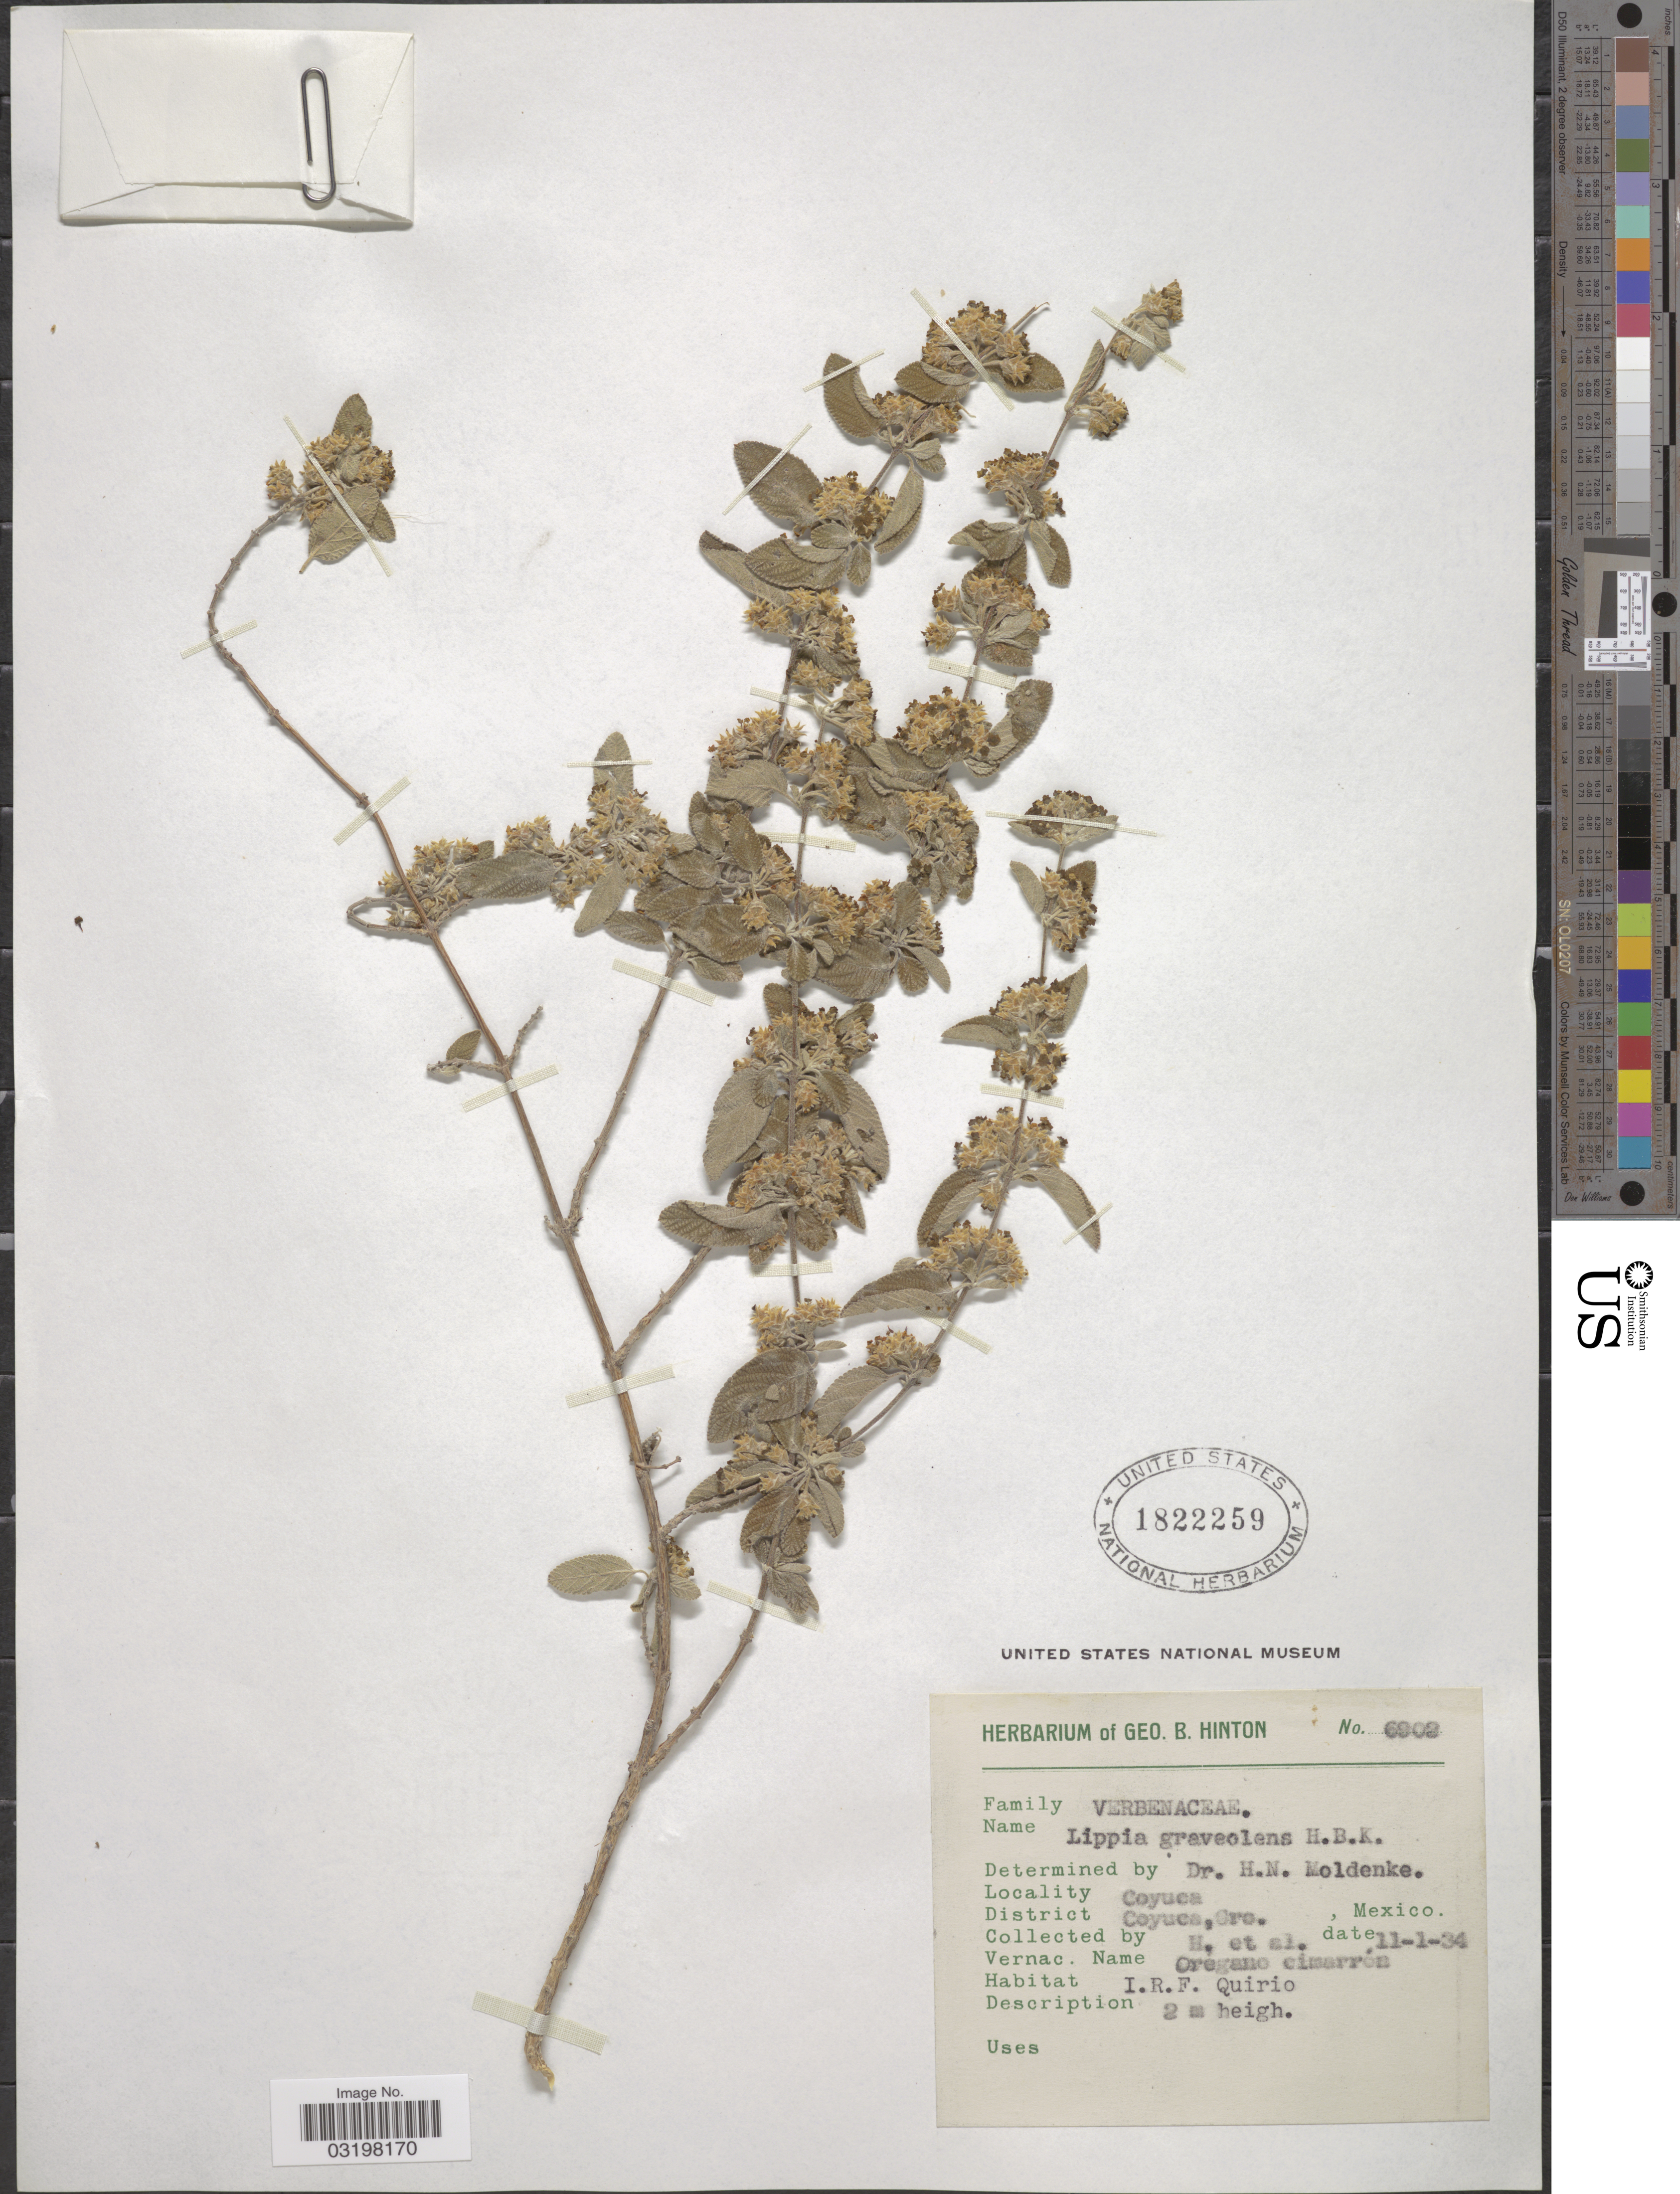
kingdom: Plantae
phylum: Tracheophyta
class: Magnoliopsida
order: Lamiales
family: Verbenaceae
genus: Lippia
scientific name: Lippia graveolens f. graveolens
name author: Kunth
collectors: G. B. Hinton & et al.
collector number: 6902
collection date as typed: Transcribed d/m/y: 11/1/34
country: Mexico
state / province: Guerrero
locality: Coyuca. District Coyuca, Gro. I.R.F. Quirio.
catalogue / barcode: US 1822259